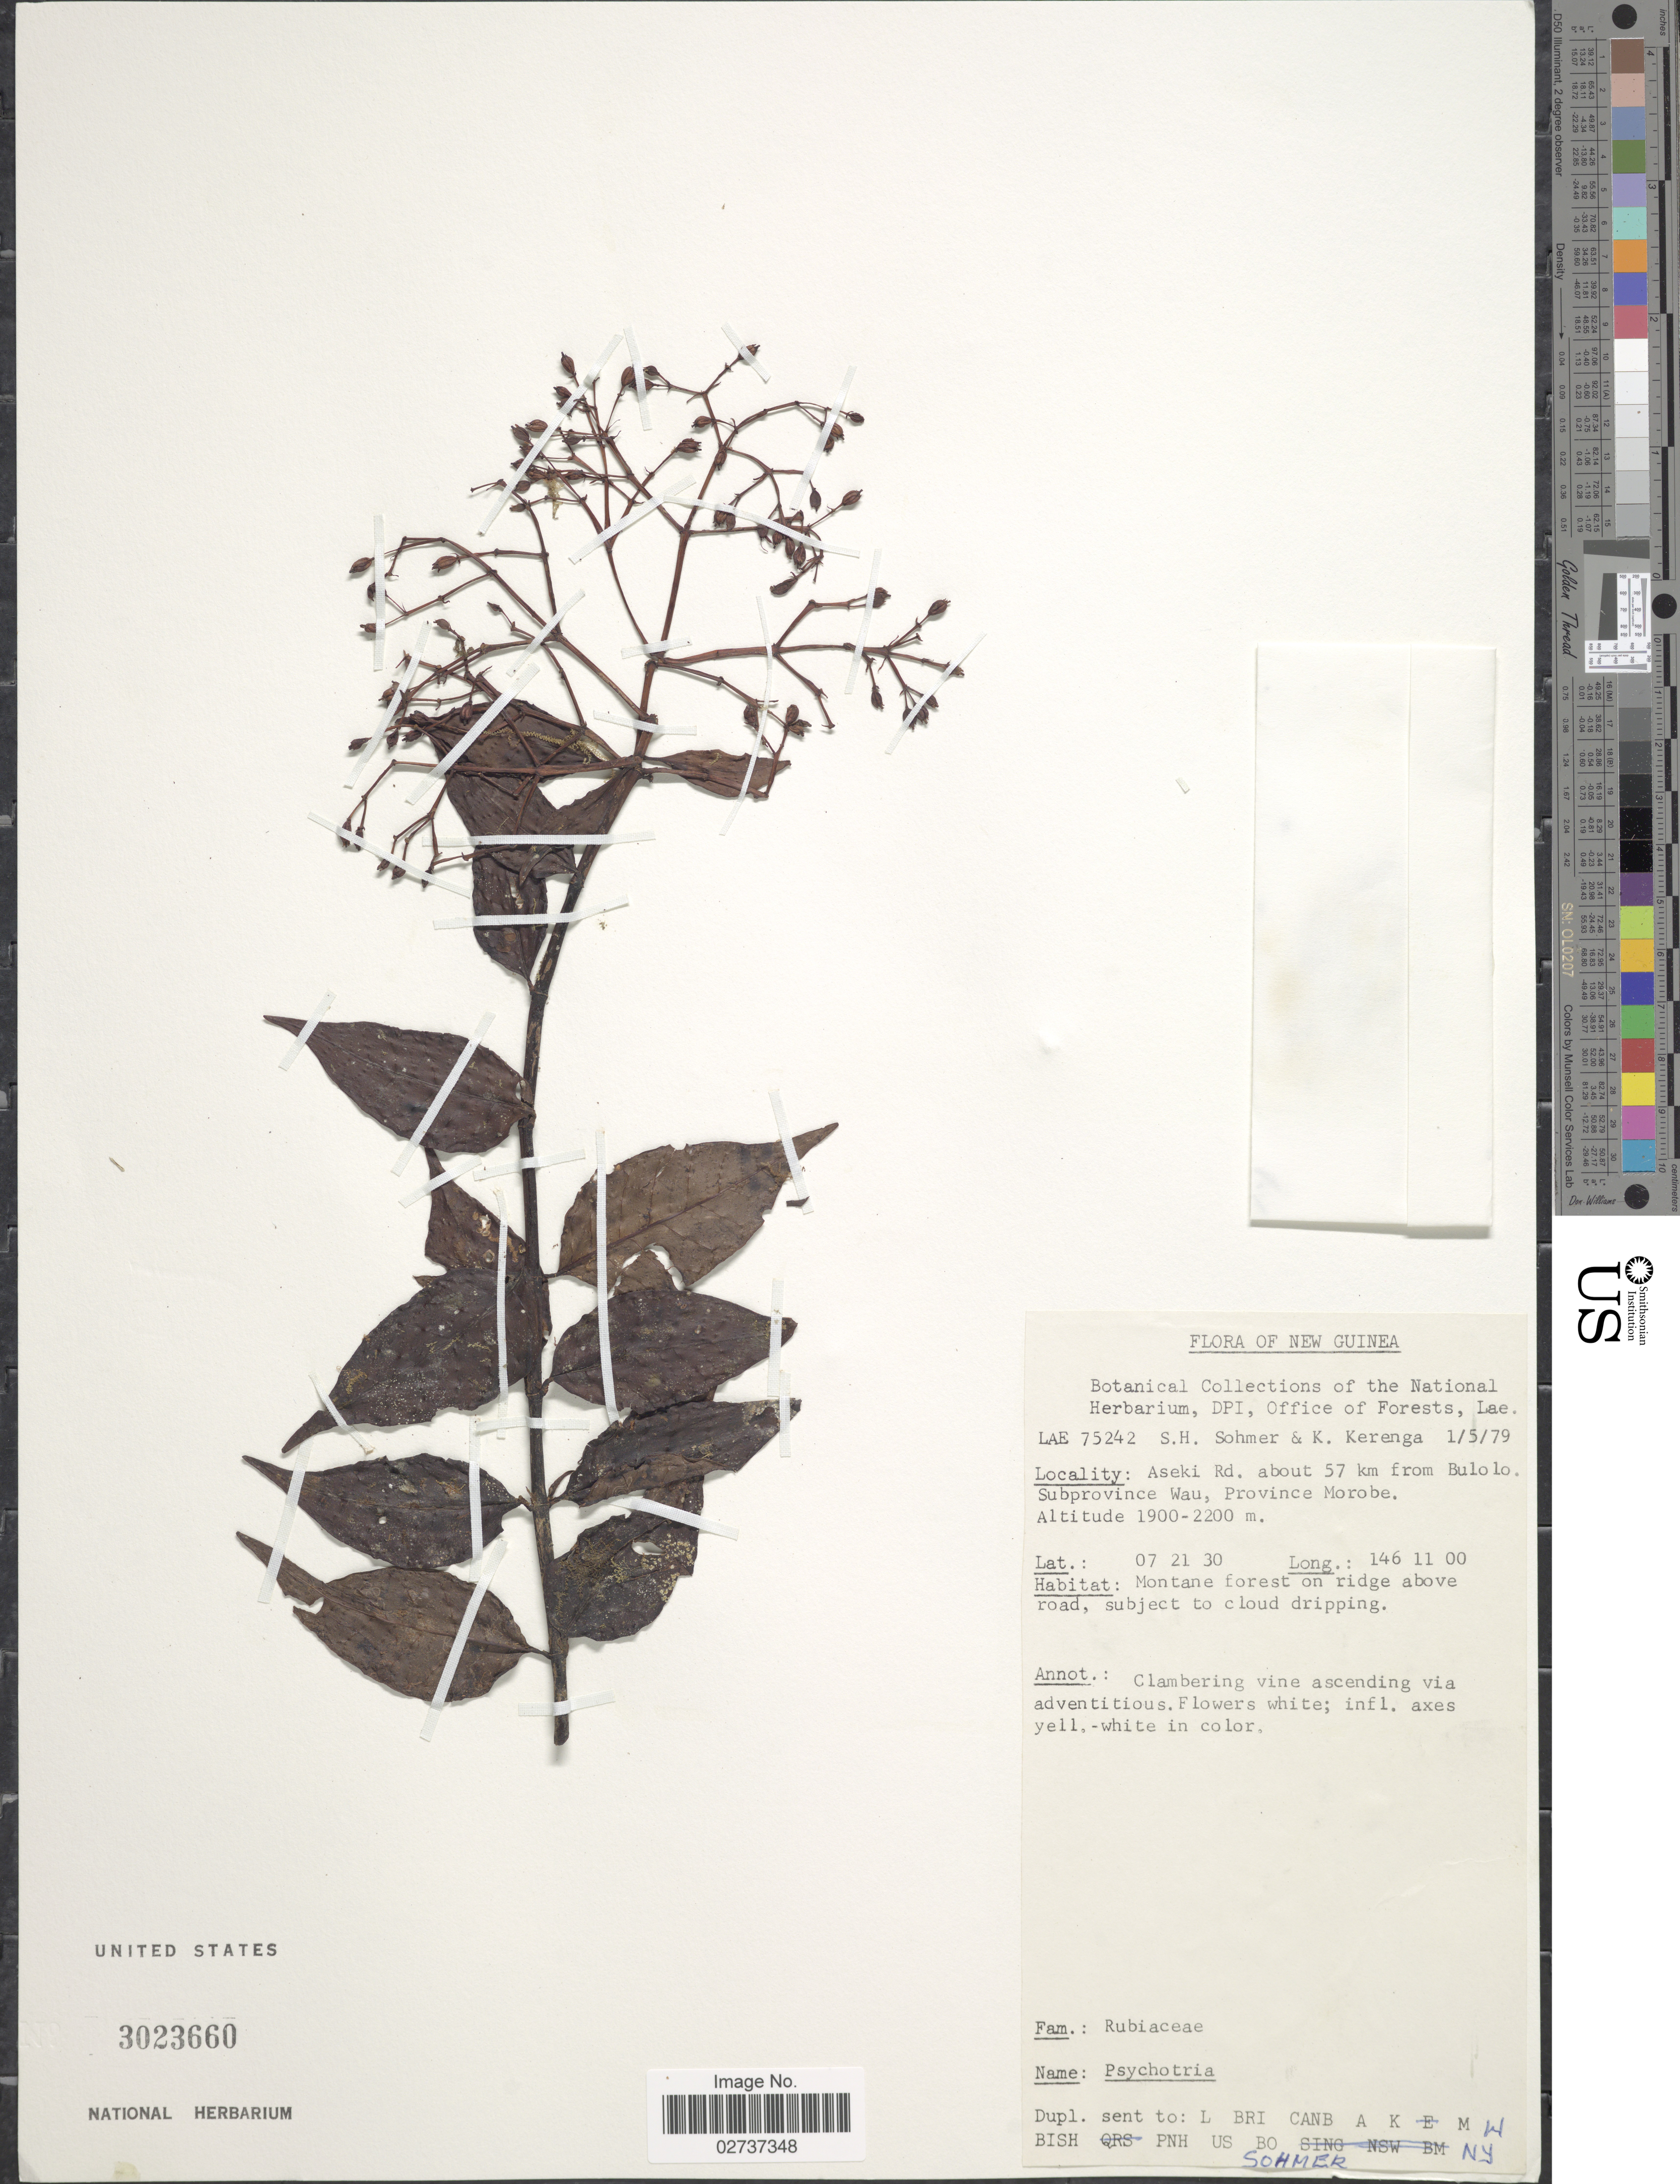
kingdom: Plantae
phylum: Tracheophyta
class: Magnoliopsida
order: Gentianales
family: Rubiaceae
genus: Psychotria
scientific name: Psychotria sp.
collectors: S. H. Sohmer & K. Kerenga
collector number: LAE75242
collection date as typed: Transcribed d/m/y: 1/5/79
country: Papua New Guinea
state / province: Morobe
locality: New Guinea. Aseki Rd. about 57 km from Bulolo. Subprovince Wau, Province Morobe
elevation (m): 1900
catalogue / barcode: US 3023660